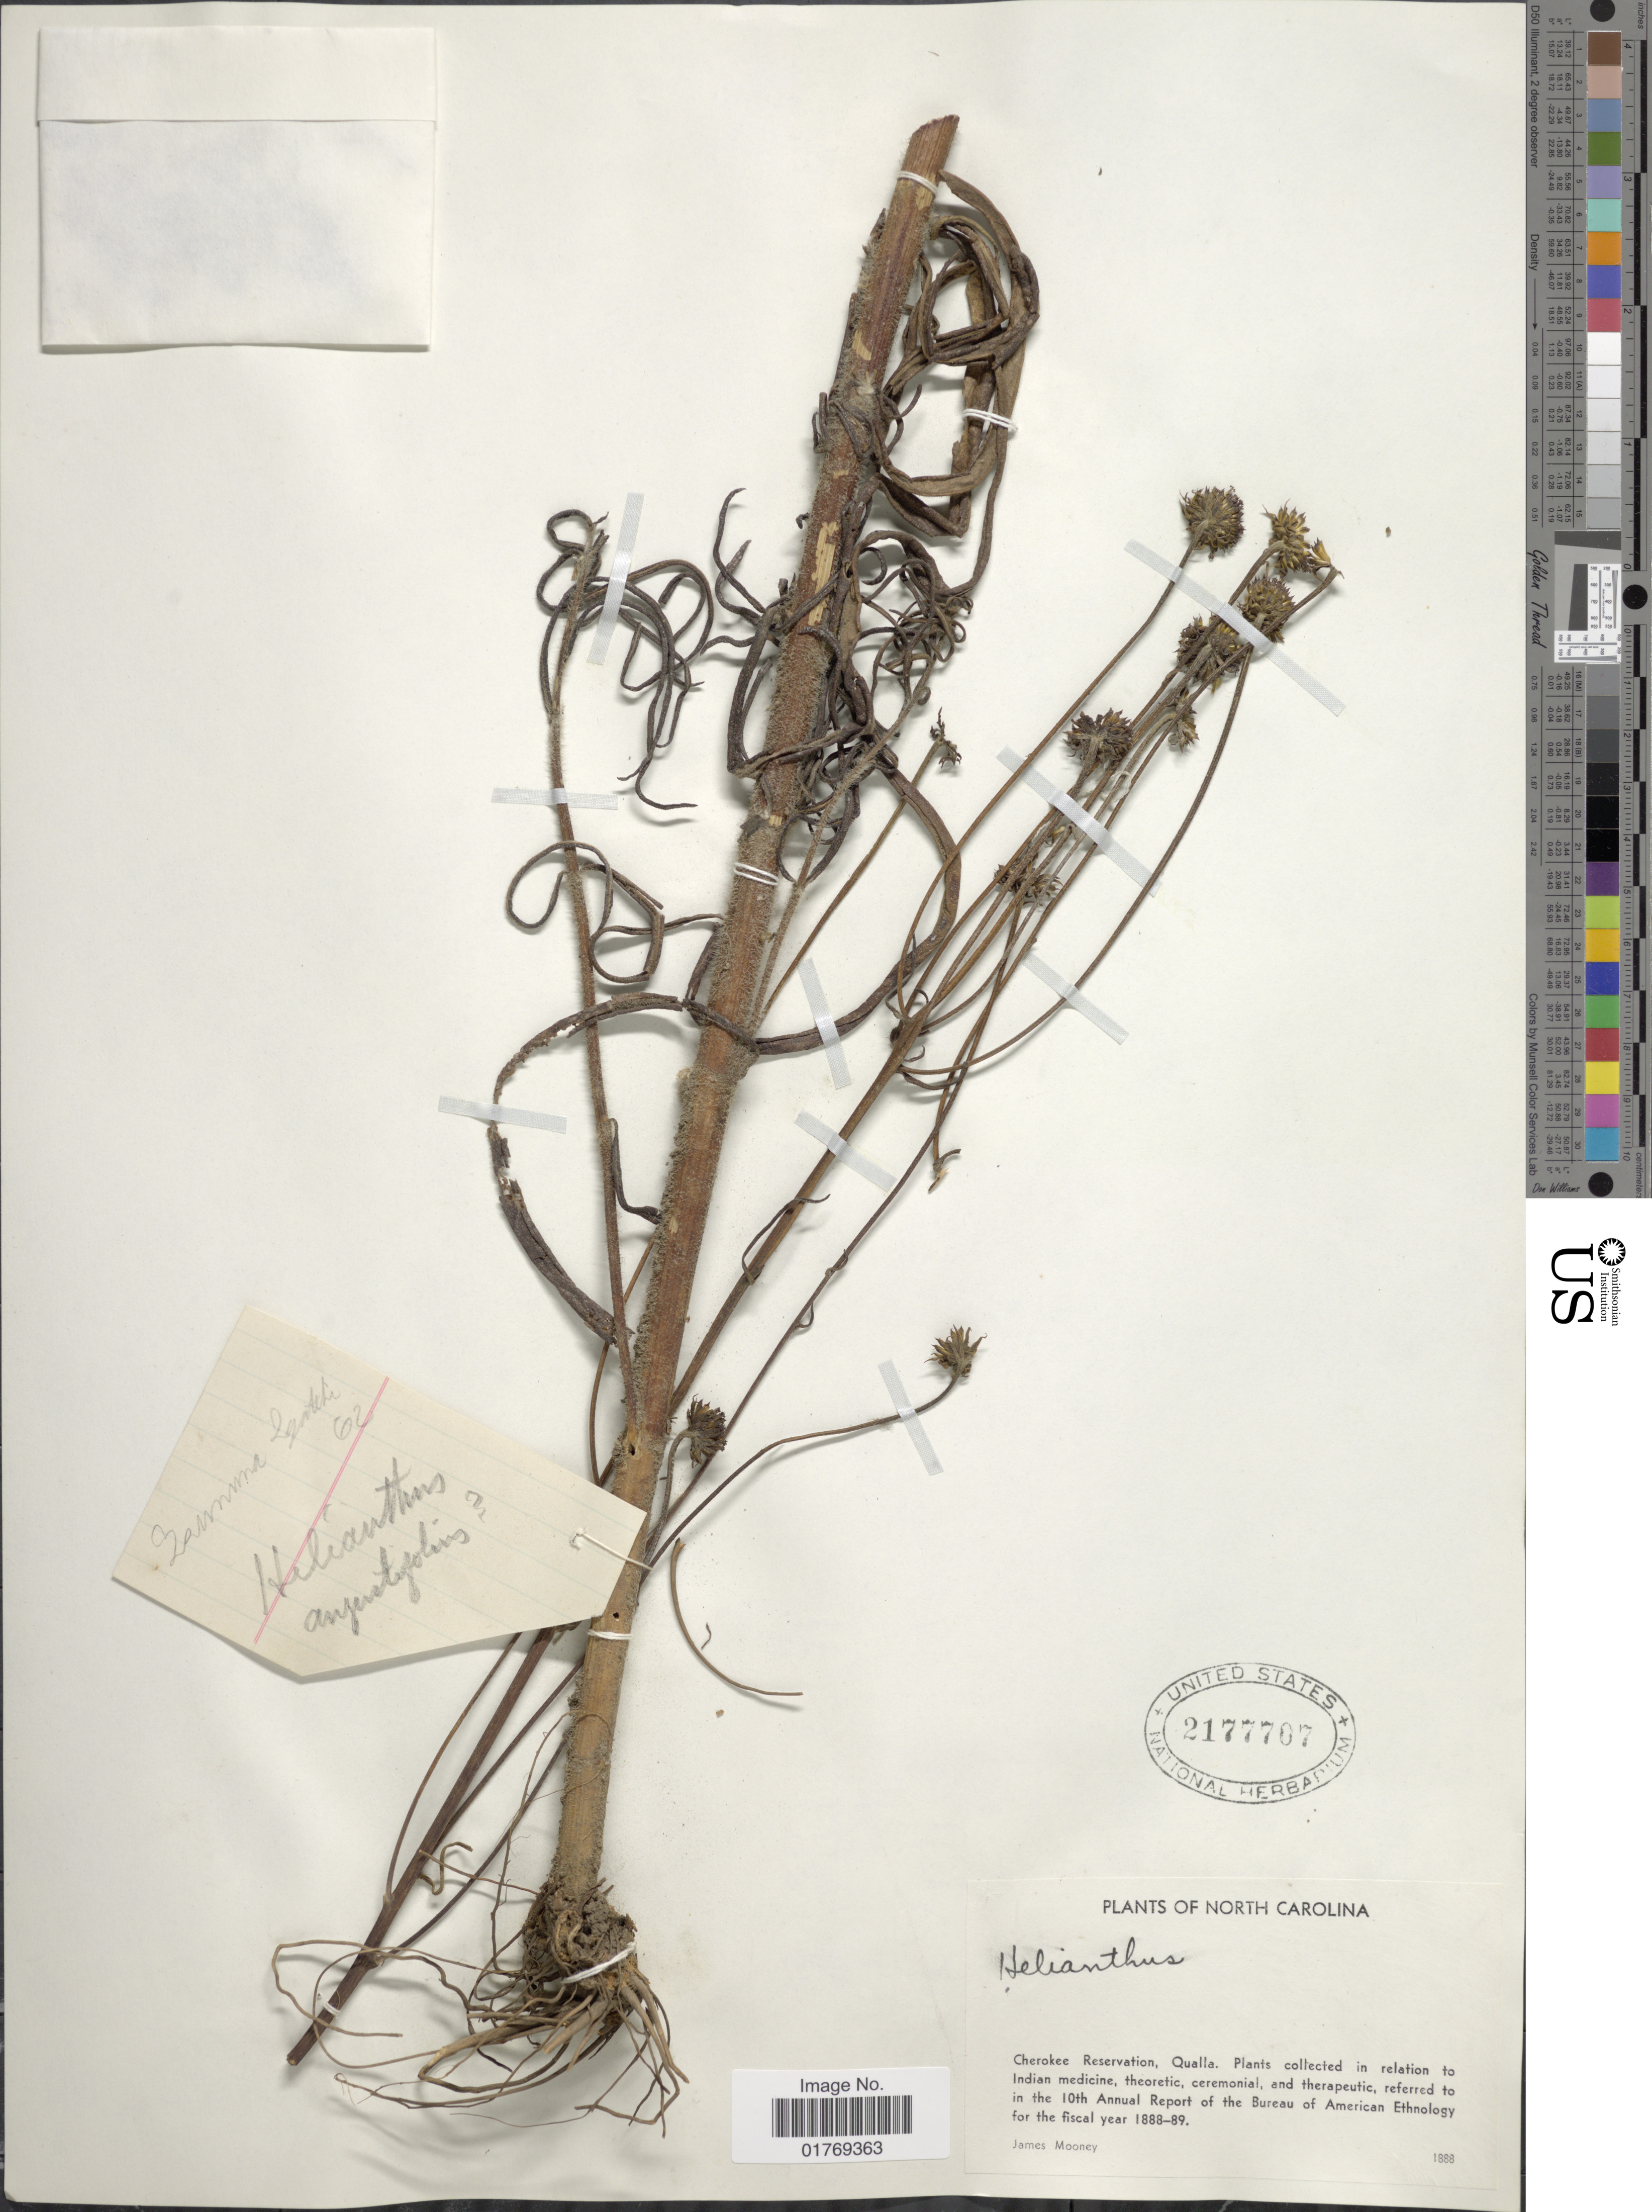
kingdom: Plantae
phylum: Tracheophyta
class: Magnoliopsida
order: Asterales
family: Asteraceae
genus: Helianthus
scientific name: Helianthus angustifolius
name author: L.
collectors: J. Mooney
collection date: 1888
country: United States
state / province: North Carolina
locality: Cherokee Reservation, Qualla.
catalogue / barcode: US 2177707